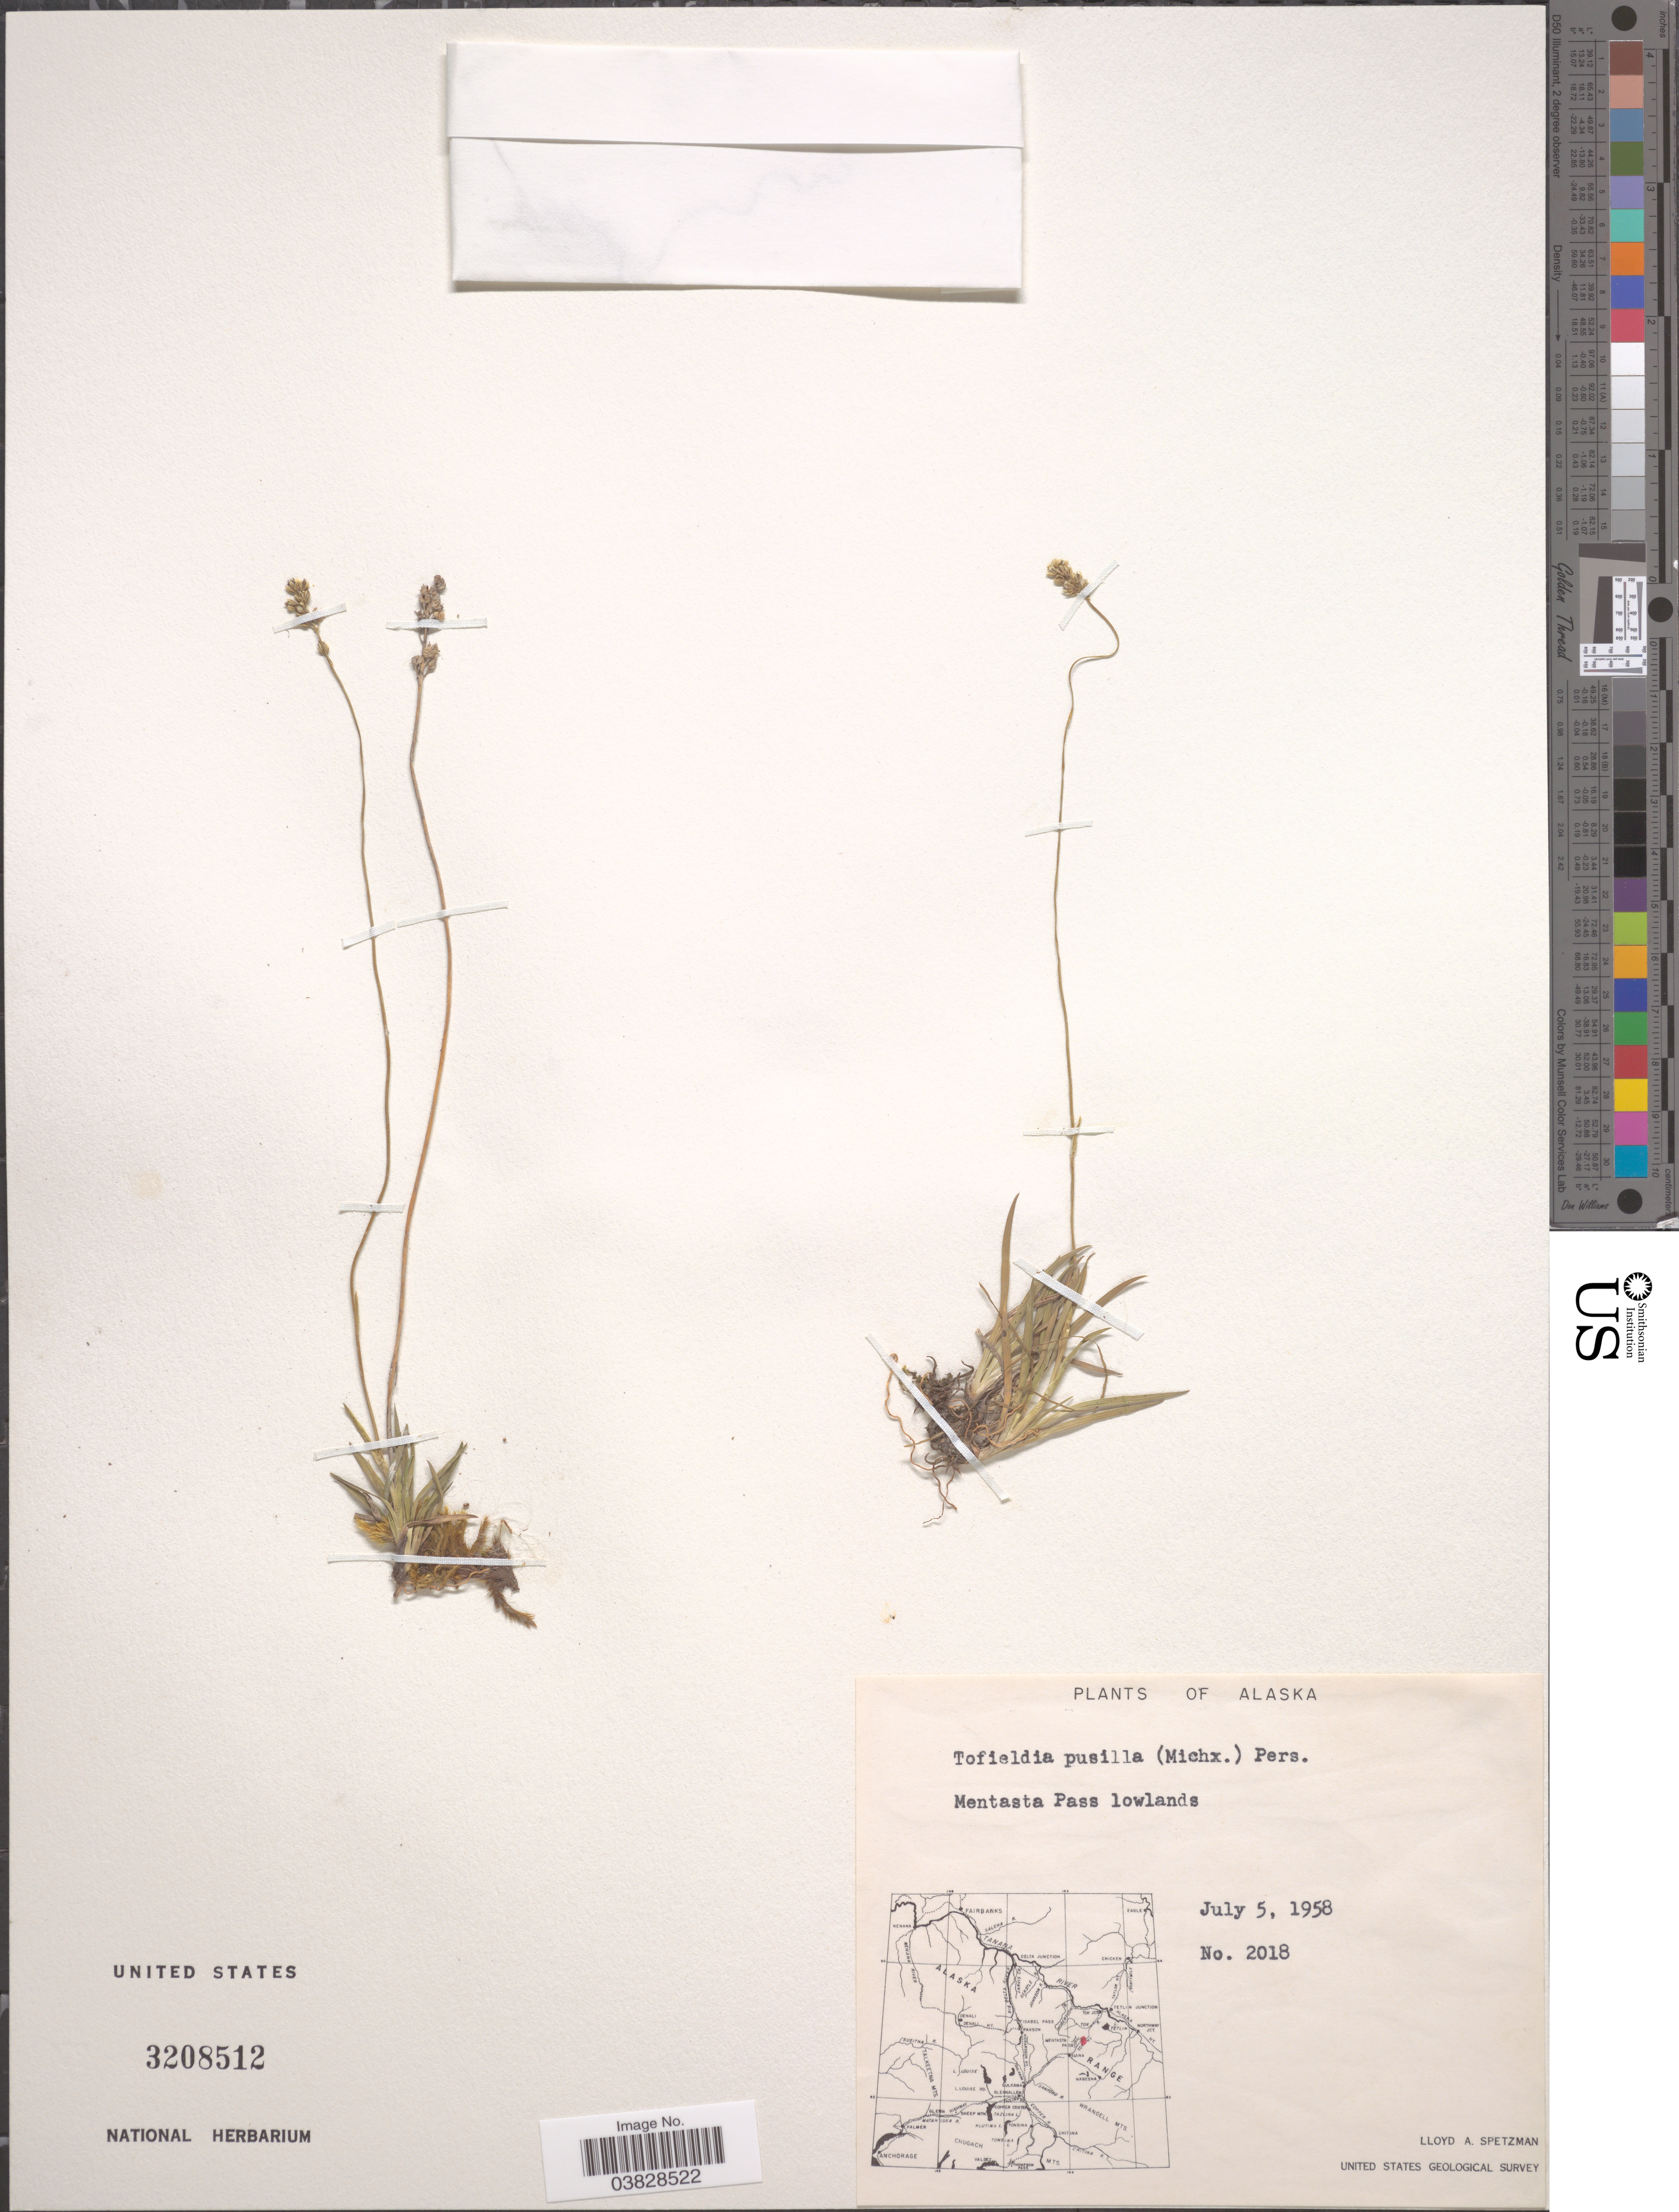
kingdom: Plantae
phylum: Tracheophyta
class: Liliopsida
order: Alismatales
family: Tofieldiaceae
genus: Tofieldia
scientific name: Tofieldia pusilla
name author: (Michx.) Pers.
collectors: L. Spetzman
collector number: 2018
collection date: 1958-07-05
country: United States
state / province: Alaska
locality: Mentasta Pass lowlands.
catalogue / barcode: US 3208512